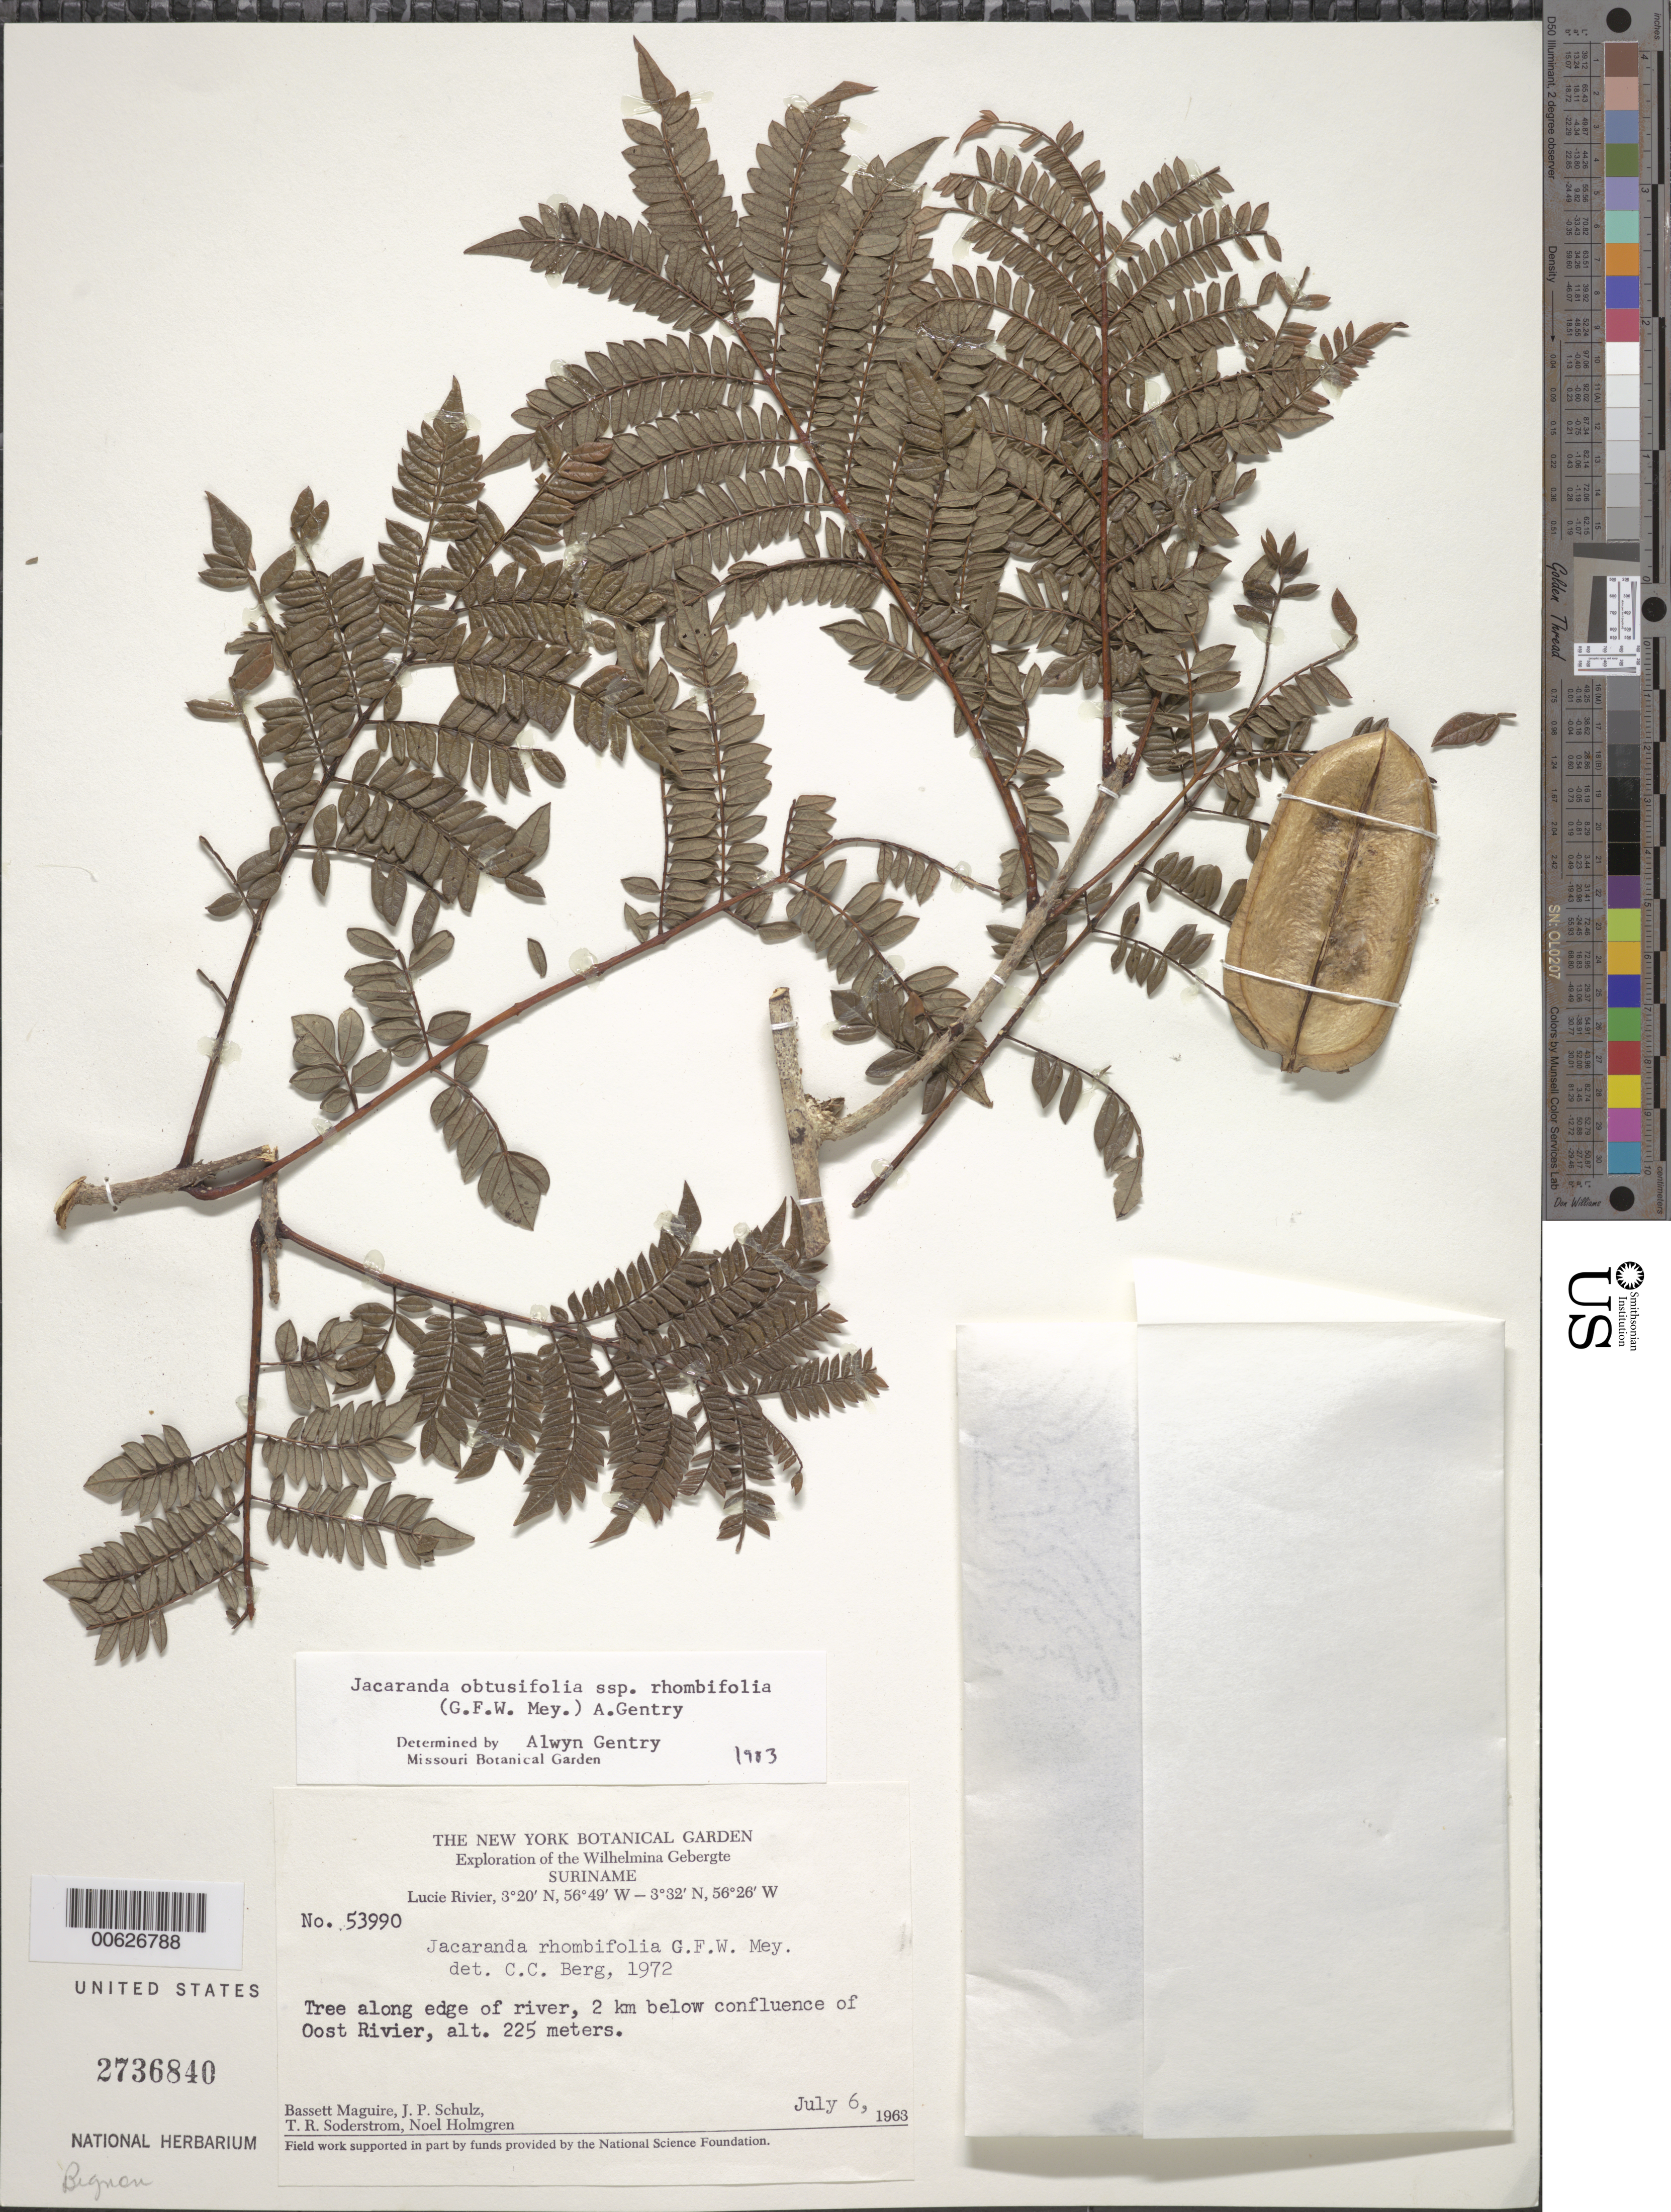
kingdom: Plantae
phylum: Tracheophyta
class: Magnoliopsida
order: Lamiales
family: Bignoniaceae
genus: Jacaranda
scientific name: Jacaranda obtusifolia subsp. rhombifolia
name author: (G. Mey.) A.H. Gentry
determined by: Gentry, A. H.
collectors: B. Maguire, J. P. Schulz, T. R. Soderstrom & N. H. Holmgren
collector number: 53990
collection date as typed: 6-Jul-63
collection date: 1963-07-06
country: Suriname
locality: Lucie R., 2 km below confluence with Oost R., Wilhelmina Gebergte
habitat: Along edge of river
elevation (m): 225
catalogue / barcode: US 2736840